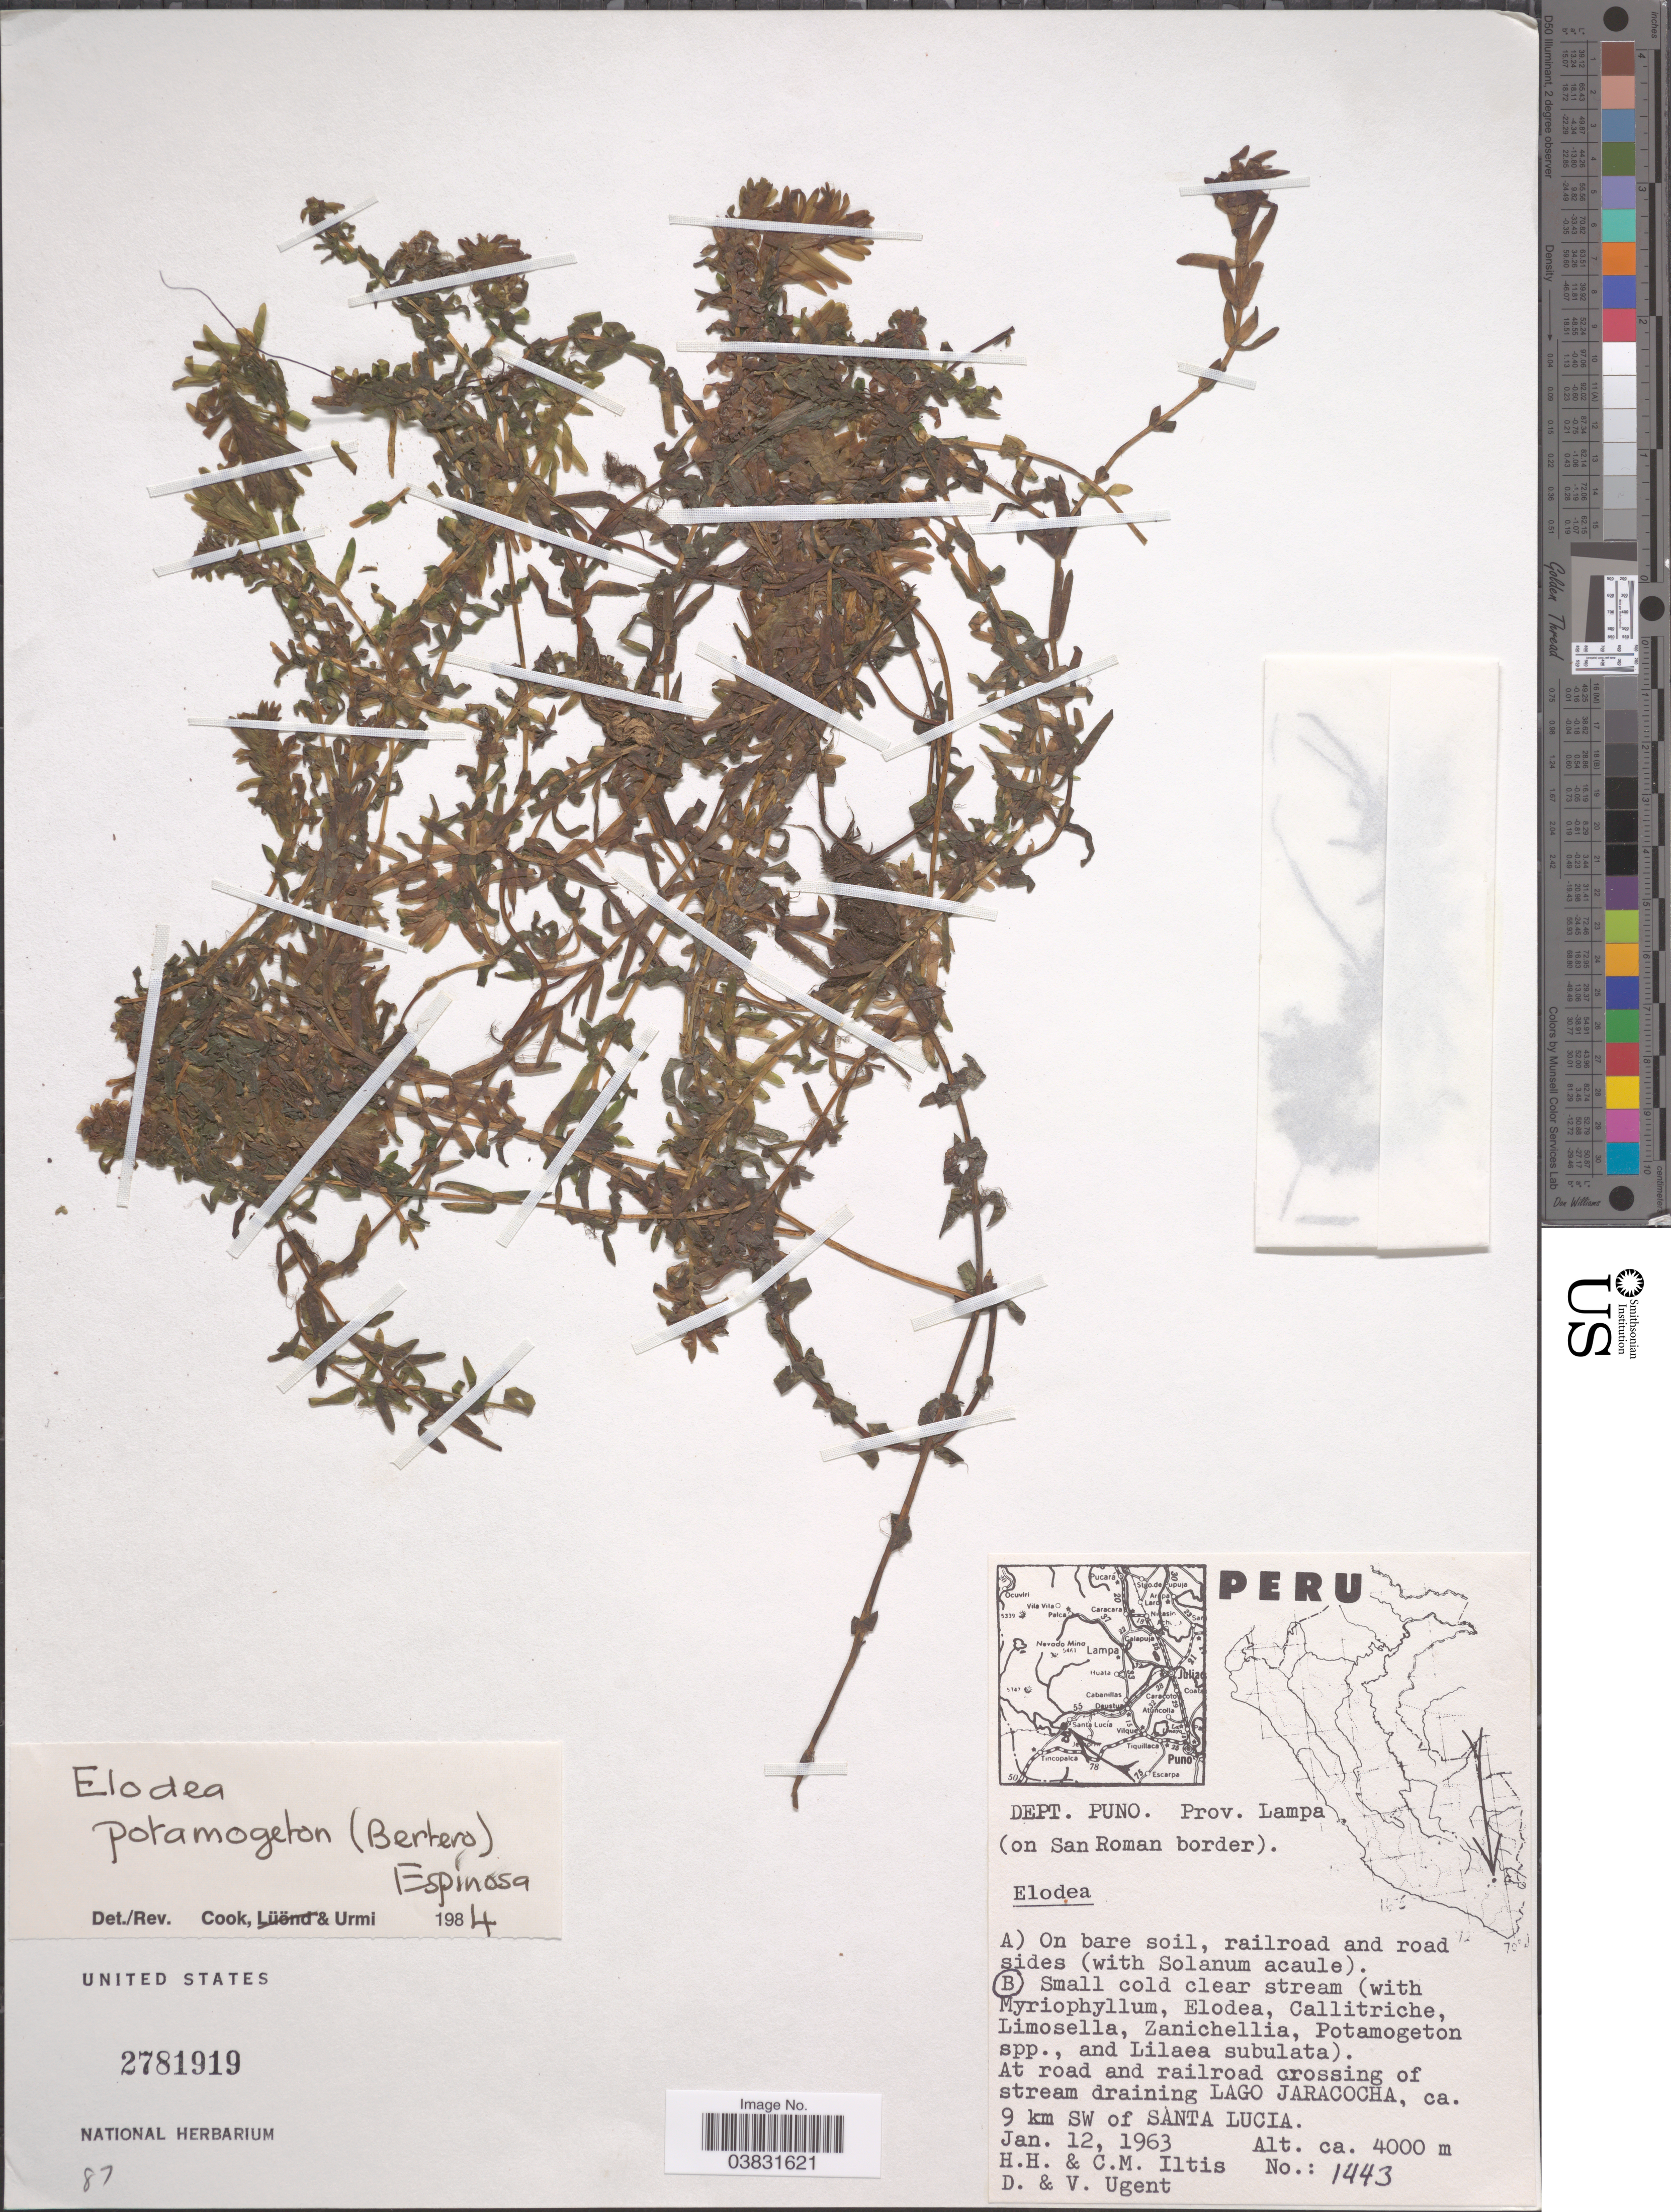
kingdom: Plantae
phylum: Tracheophyta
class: Liliopsida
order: Alismatales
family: Hydrocharitaceae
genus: Elodea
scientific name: Elodea potamogeton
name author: (Bertero) Espinosa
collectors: H. H. Iltis, C. M Iltis, D. Ugent & V. Ugent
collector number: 1443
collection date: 1963-01-12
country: Peru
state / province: Puno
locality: Dept. Puno. Prov. Lampa. (on San Roman border). At road and railroad crossing of stream draining Lago Jaracocha, ca. 9 km SW of Santa Lucia.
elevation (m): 4000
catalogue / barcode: US 2781919